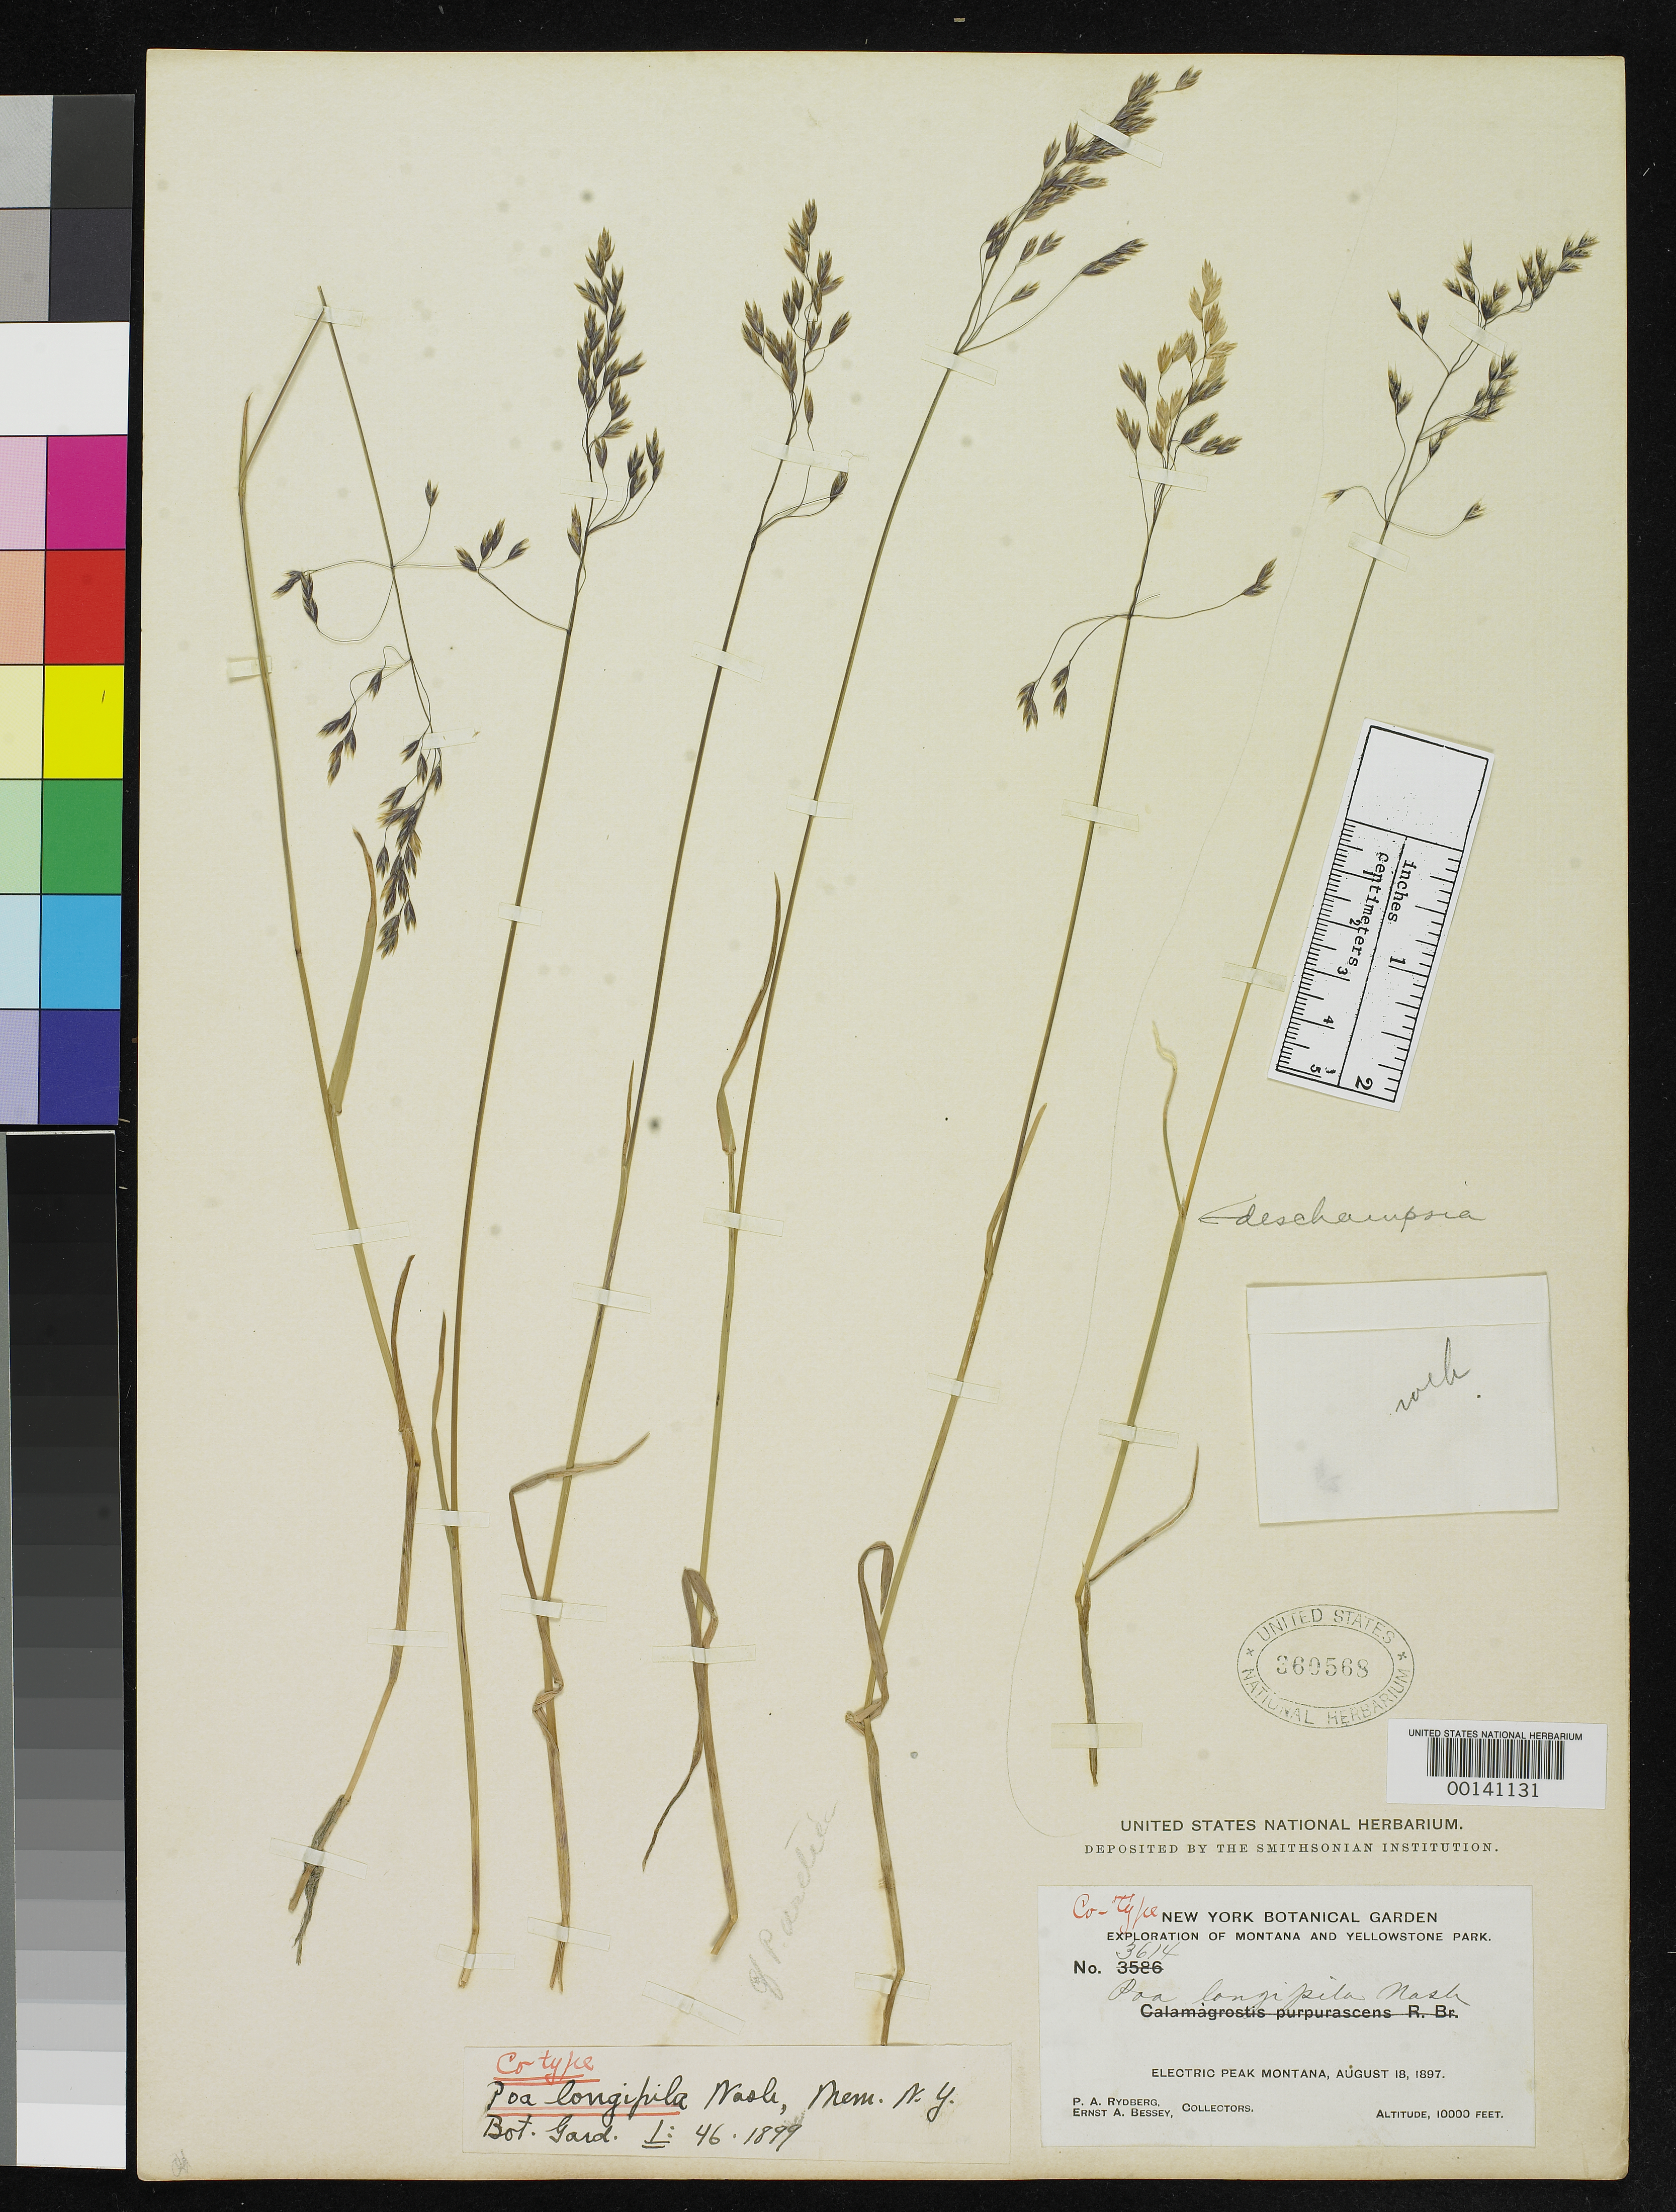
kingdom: Plantae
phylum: Tracheophyta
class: Liliopsida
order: Poales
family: Poaceae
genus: Poa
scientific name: Poa longipila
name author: Nash in Rydb.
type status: Isotype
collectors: P. A. Rydberg & E. Bessey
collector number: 3614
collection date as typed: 18 Aug 1897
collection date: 1897-08-18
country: United States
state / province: Montana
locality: Yellowstone Park, Electric Peak.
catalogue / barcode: US 360568